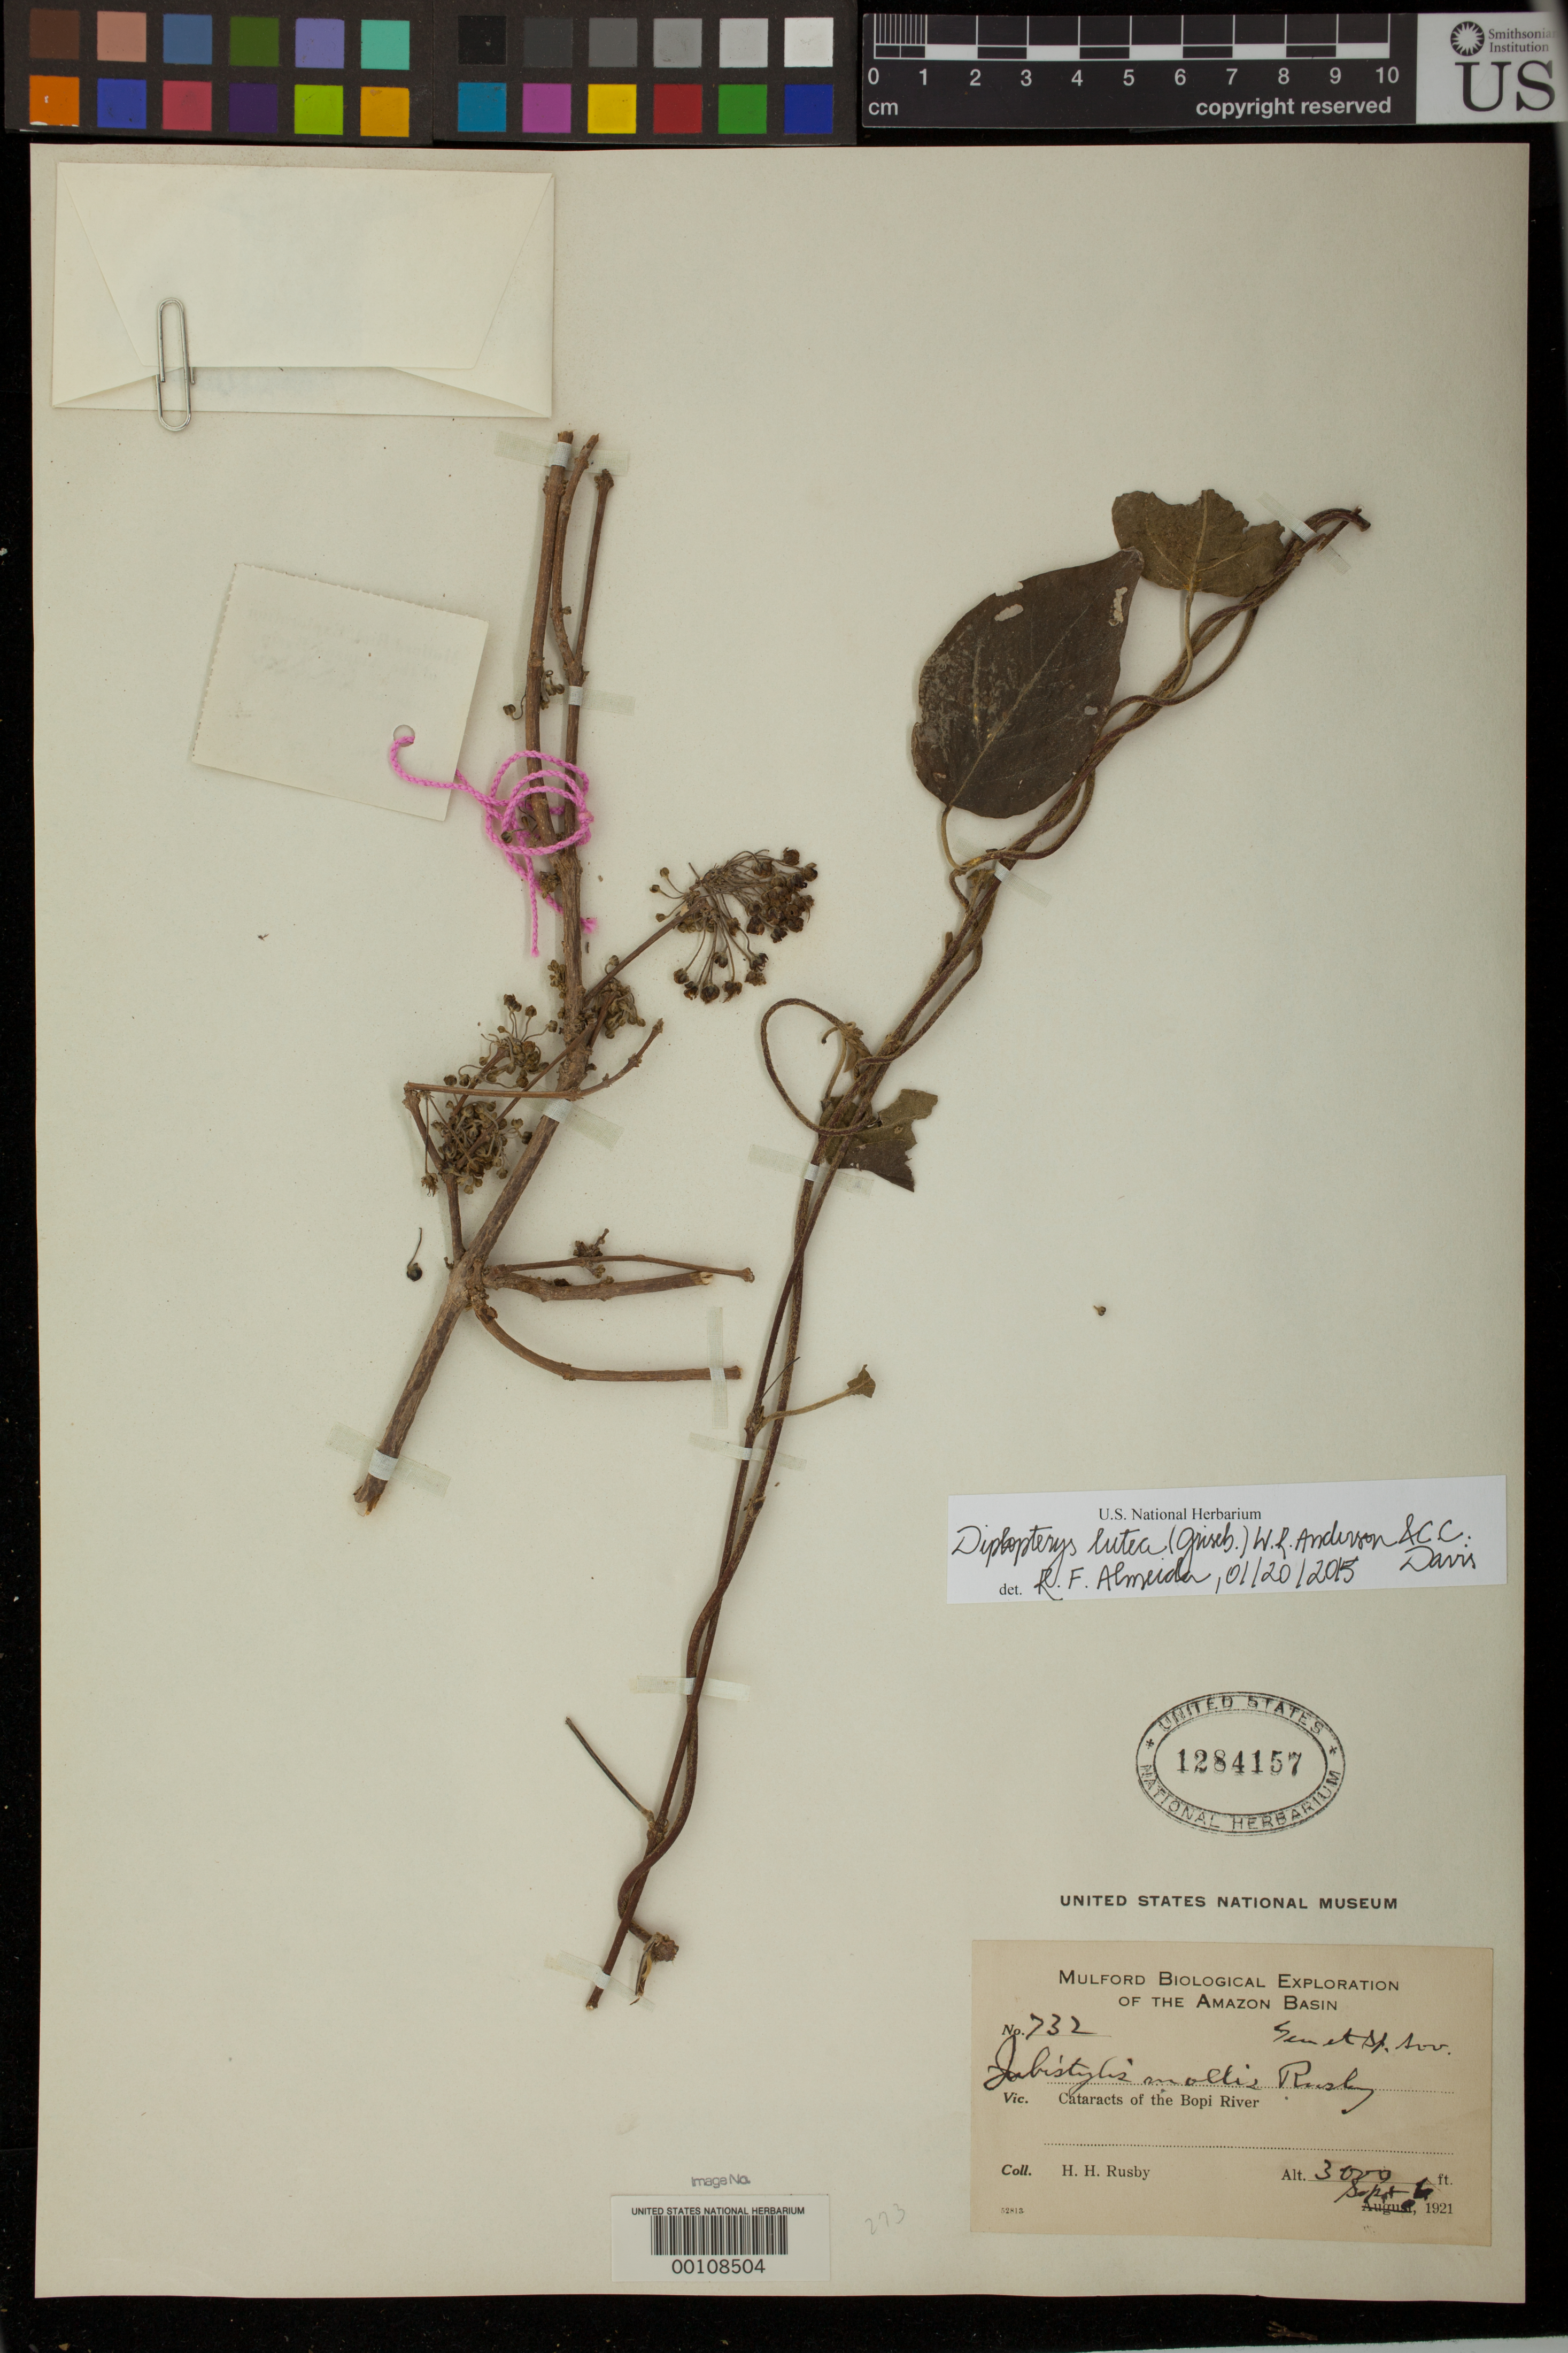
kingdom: Plantae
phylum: Tracheophyta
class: Magnoliopsida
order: Malpighiales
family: Malpighiaceae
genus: Jubistylis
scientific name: Jubistylis mollis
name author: Rusby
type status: Isotype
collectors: H. H. Rusby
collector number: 732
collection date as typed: Sept 6, 1921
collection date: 1921-09-06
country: Bolivia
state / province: La Paz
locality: Cataracts of the Bopi River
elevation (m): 914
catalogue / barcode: US 1284157